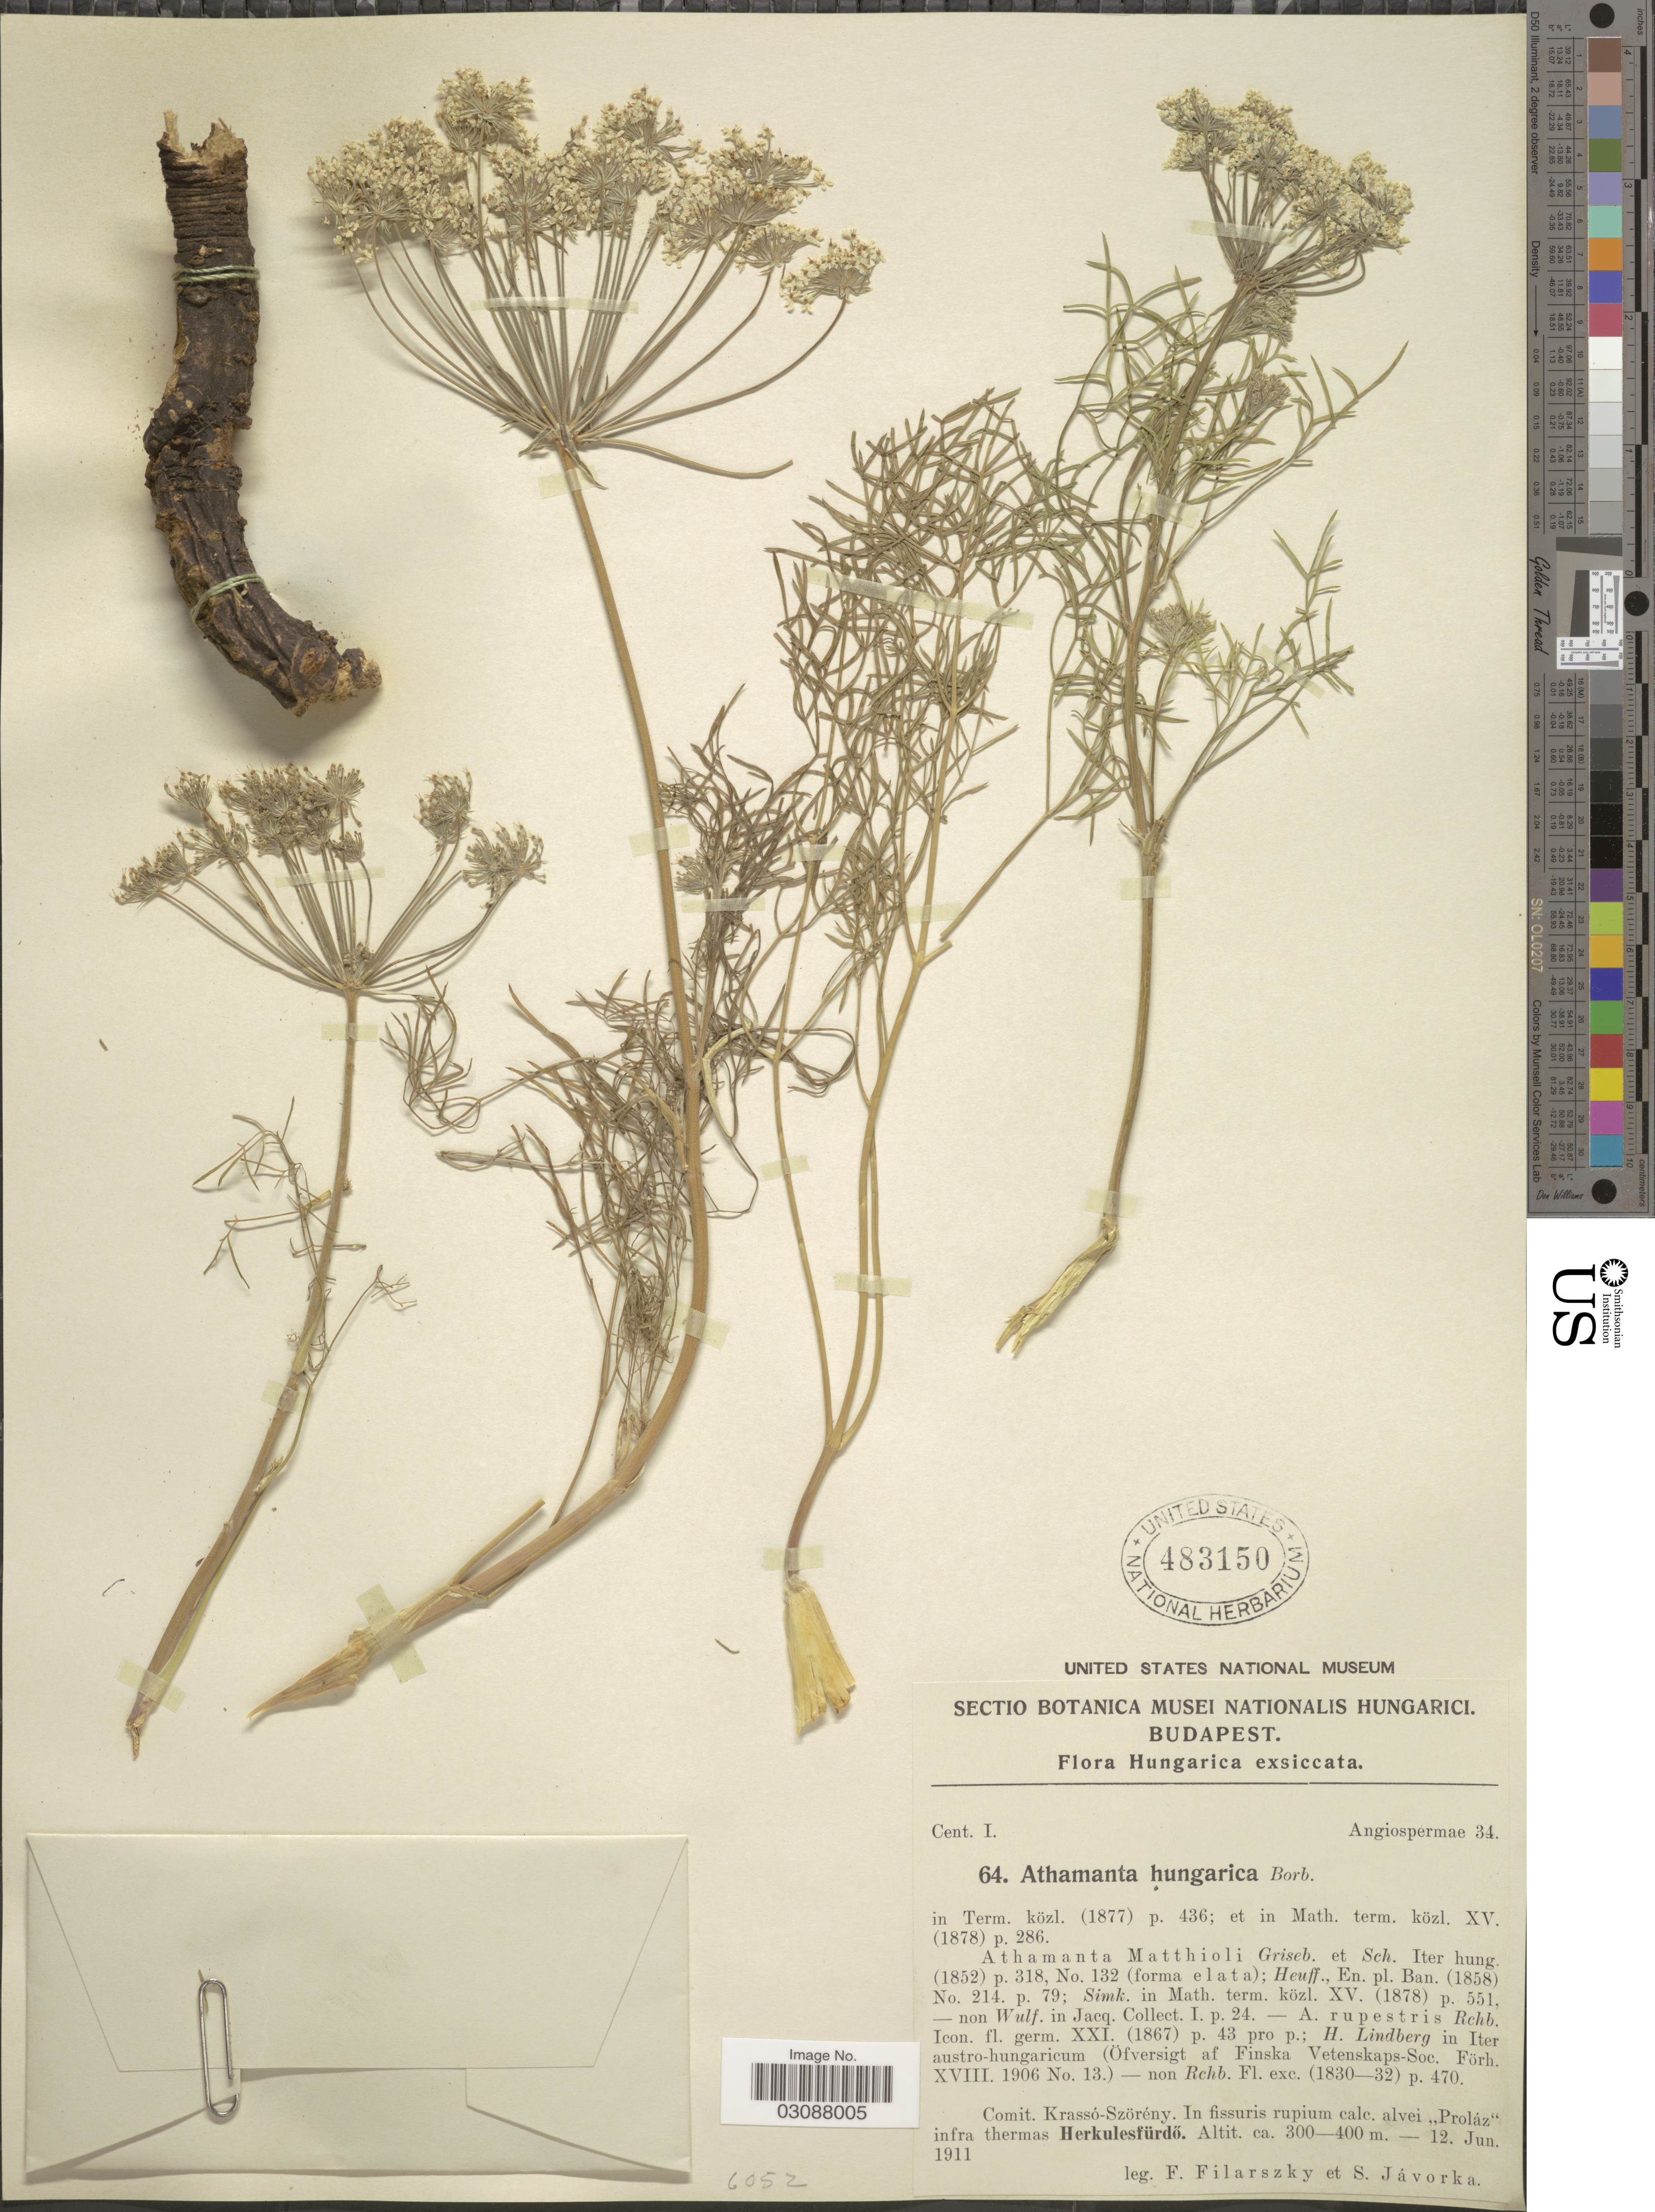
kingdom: Plantae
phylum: Tracheophyta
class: Magnoliopsida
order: Apiales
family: Apiaceae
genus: Athamanta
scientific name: Athamanta hungarica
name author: Borbás ex Nyman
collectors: F. Filarszky & S. Javorka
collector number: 64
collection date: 1911-06-12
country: Hungary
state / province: Budapest, Capital District of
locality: Comit. Krassó-Szörény. In fissuris rupium calc. alvei "Proláz" infra thermas Herkulesfürdó.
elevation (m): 300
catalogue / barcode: US 483150